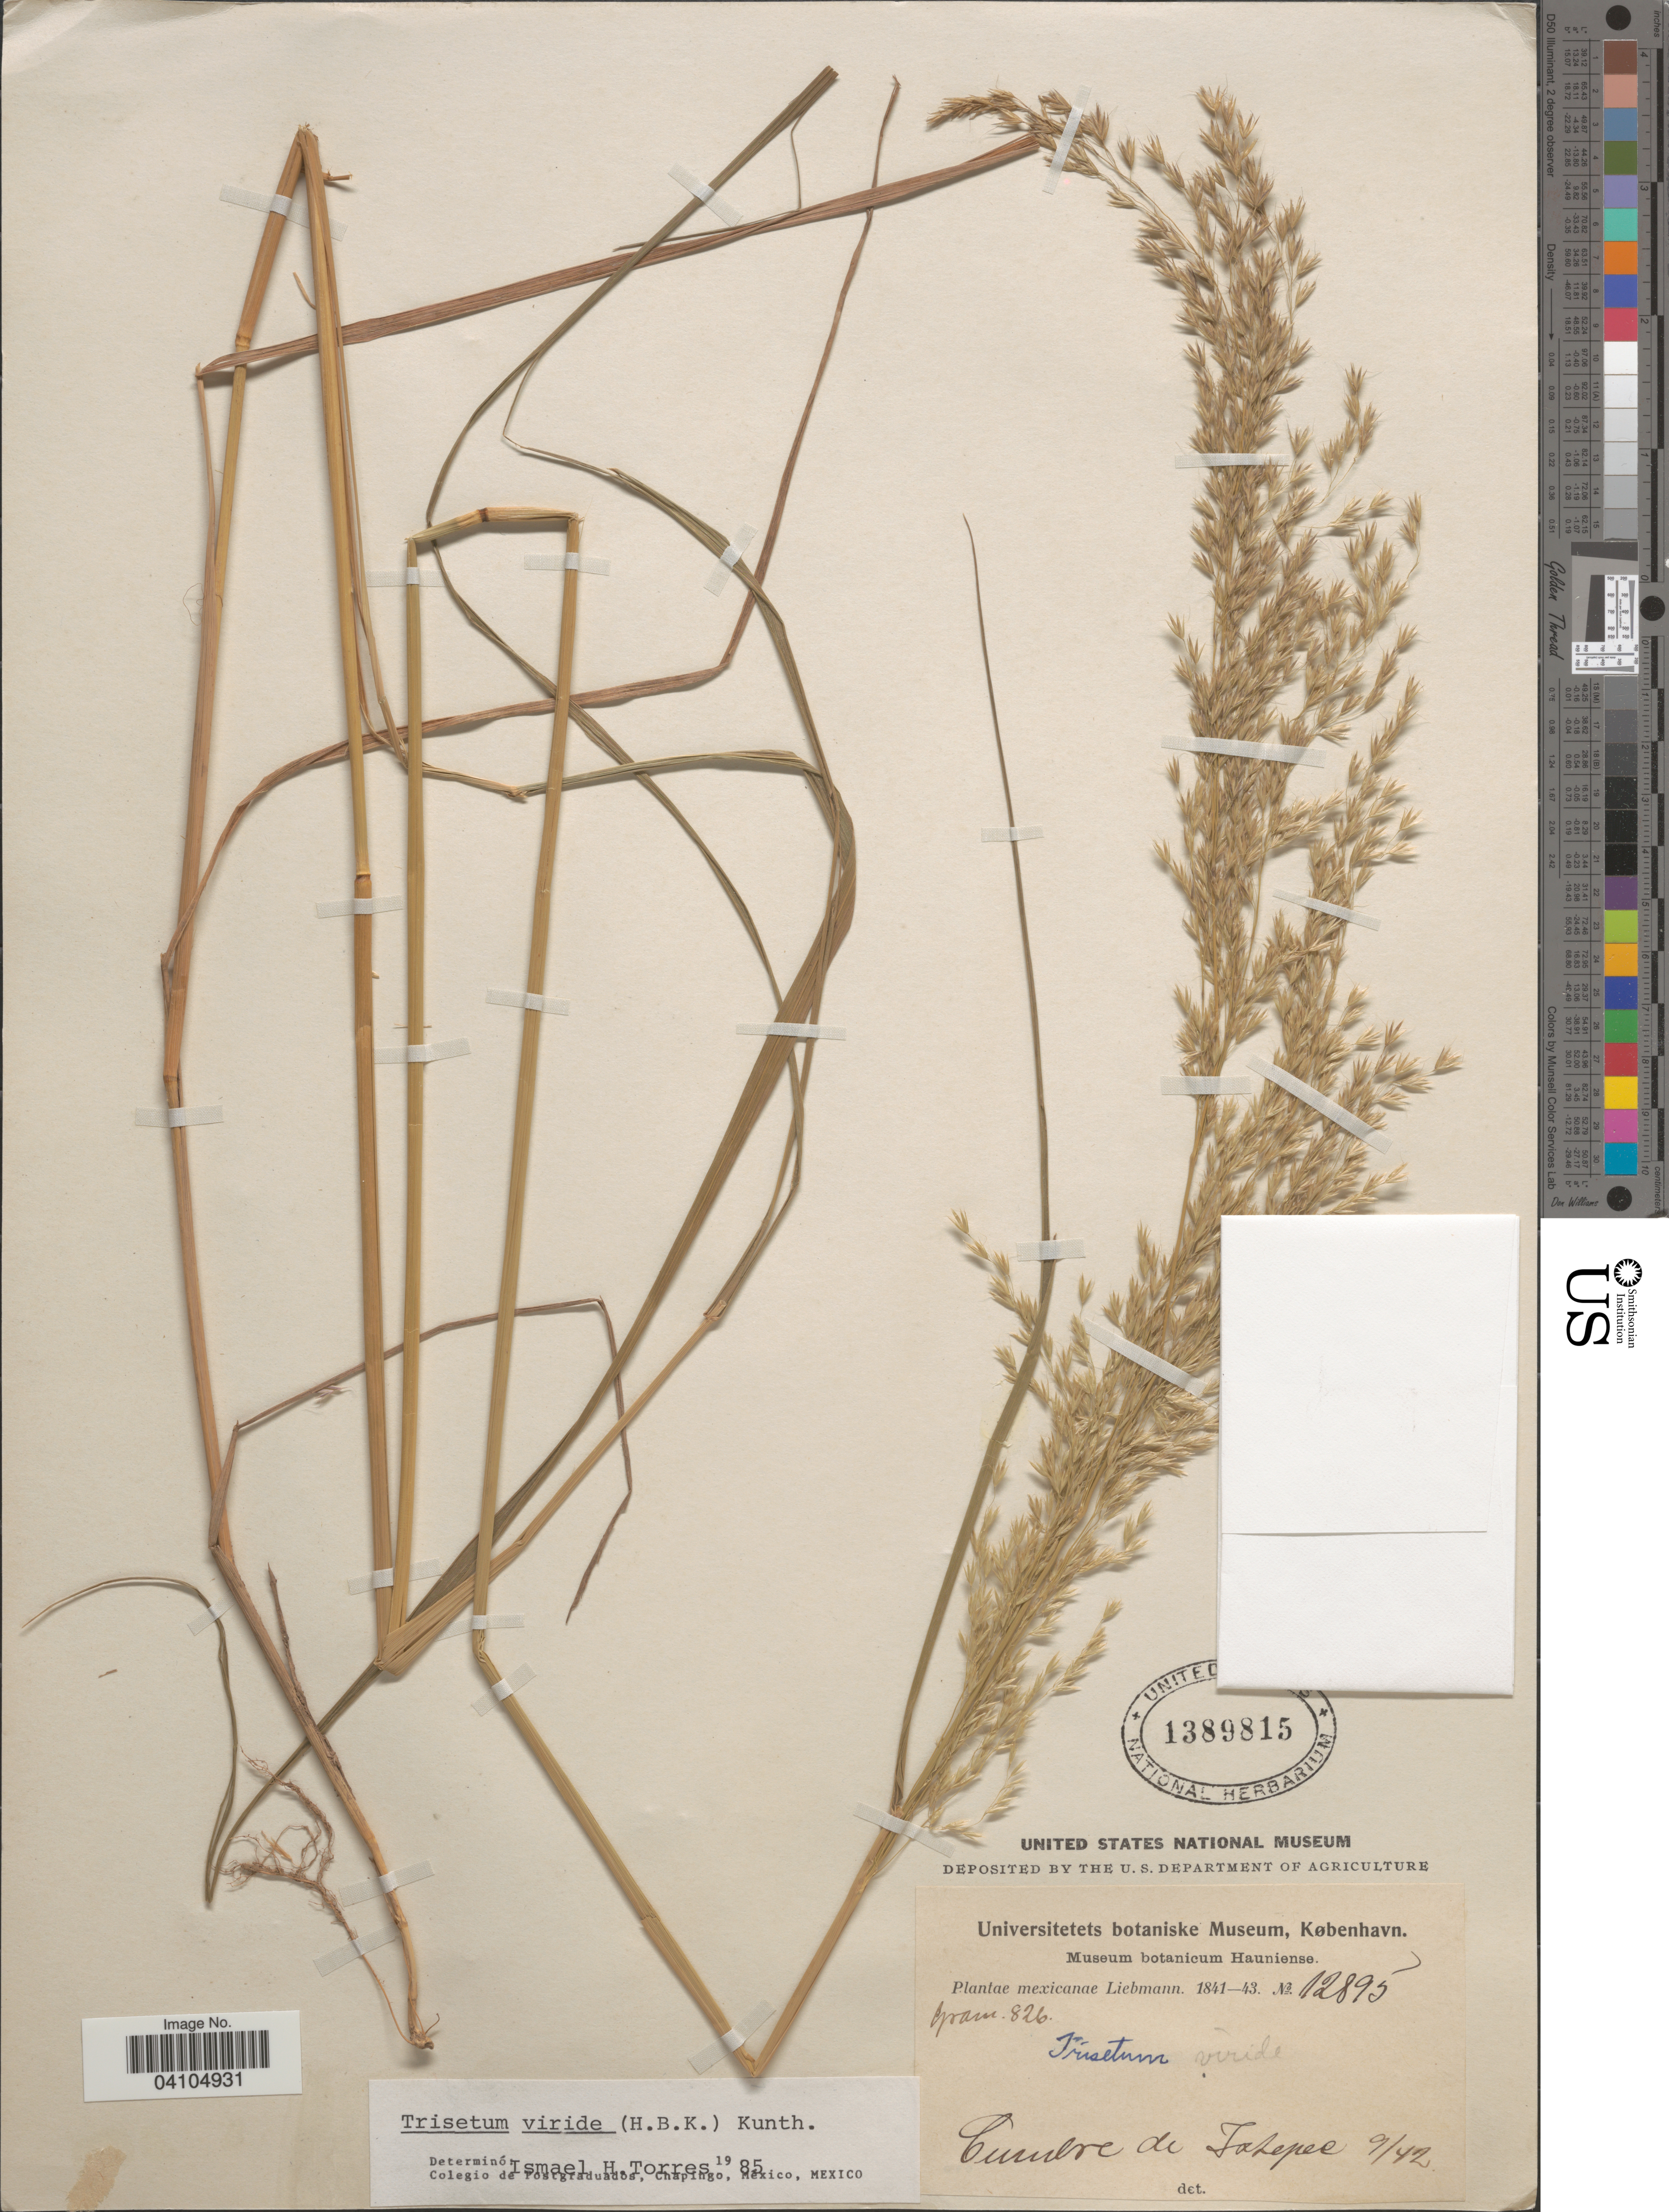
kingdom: Plantae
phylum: Tracheophyta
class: Liliopsida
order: Poales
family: Poaceae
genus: Peyritschia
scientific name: Peyritschia viridis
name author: (Kunth) P.M. Peterson et al.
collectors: Liebmann, --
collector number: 12895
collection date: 1842-09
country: Mexico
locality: Cumbre de Tatepec [interpreted].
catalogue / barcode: US 1389815